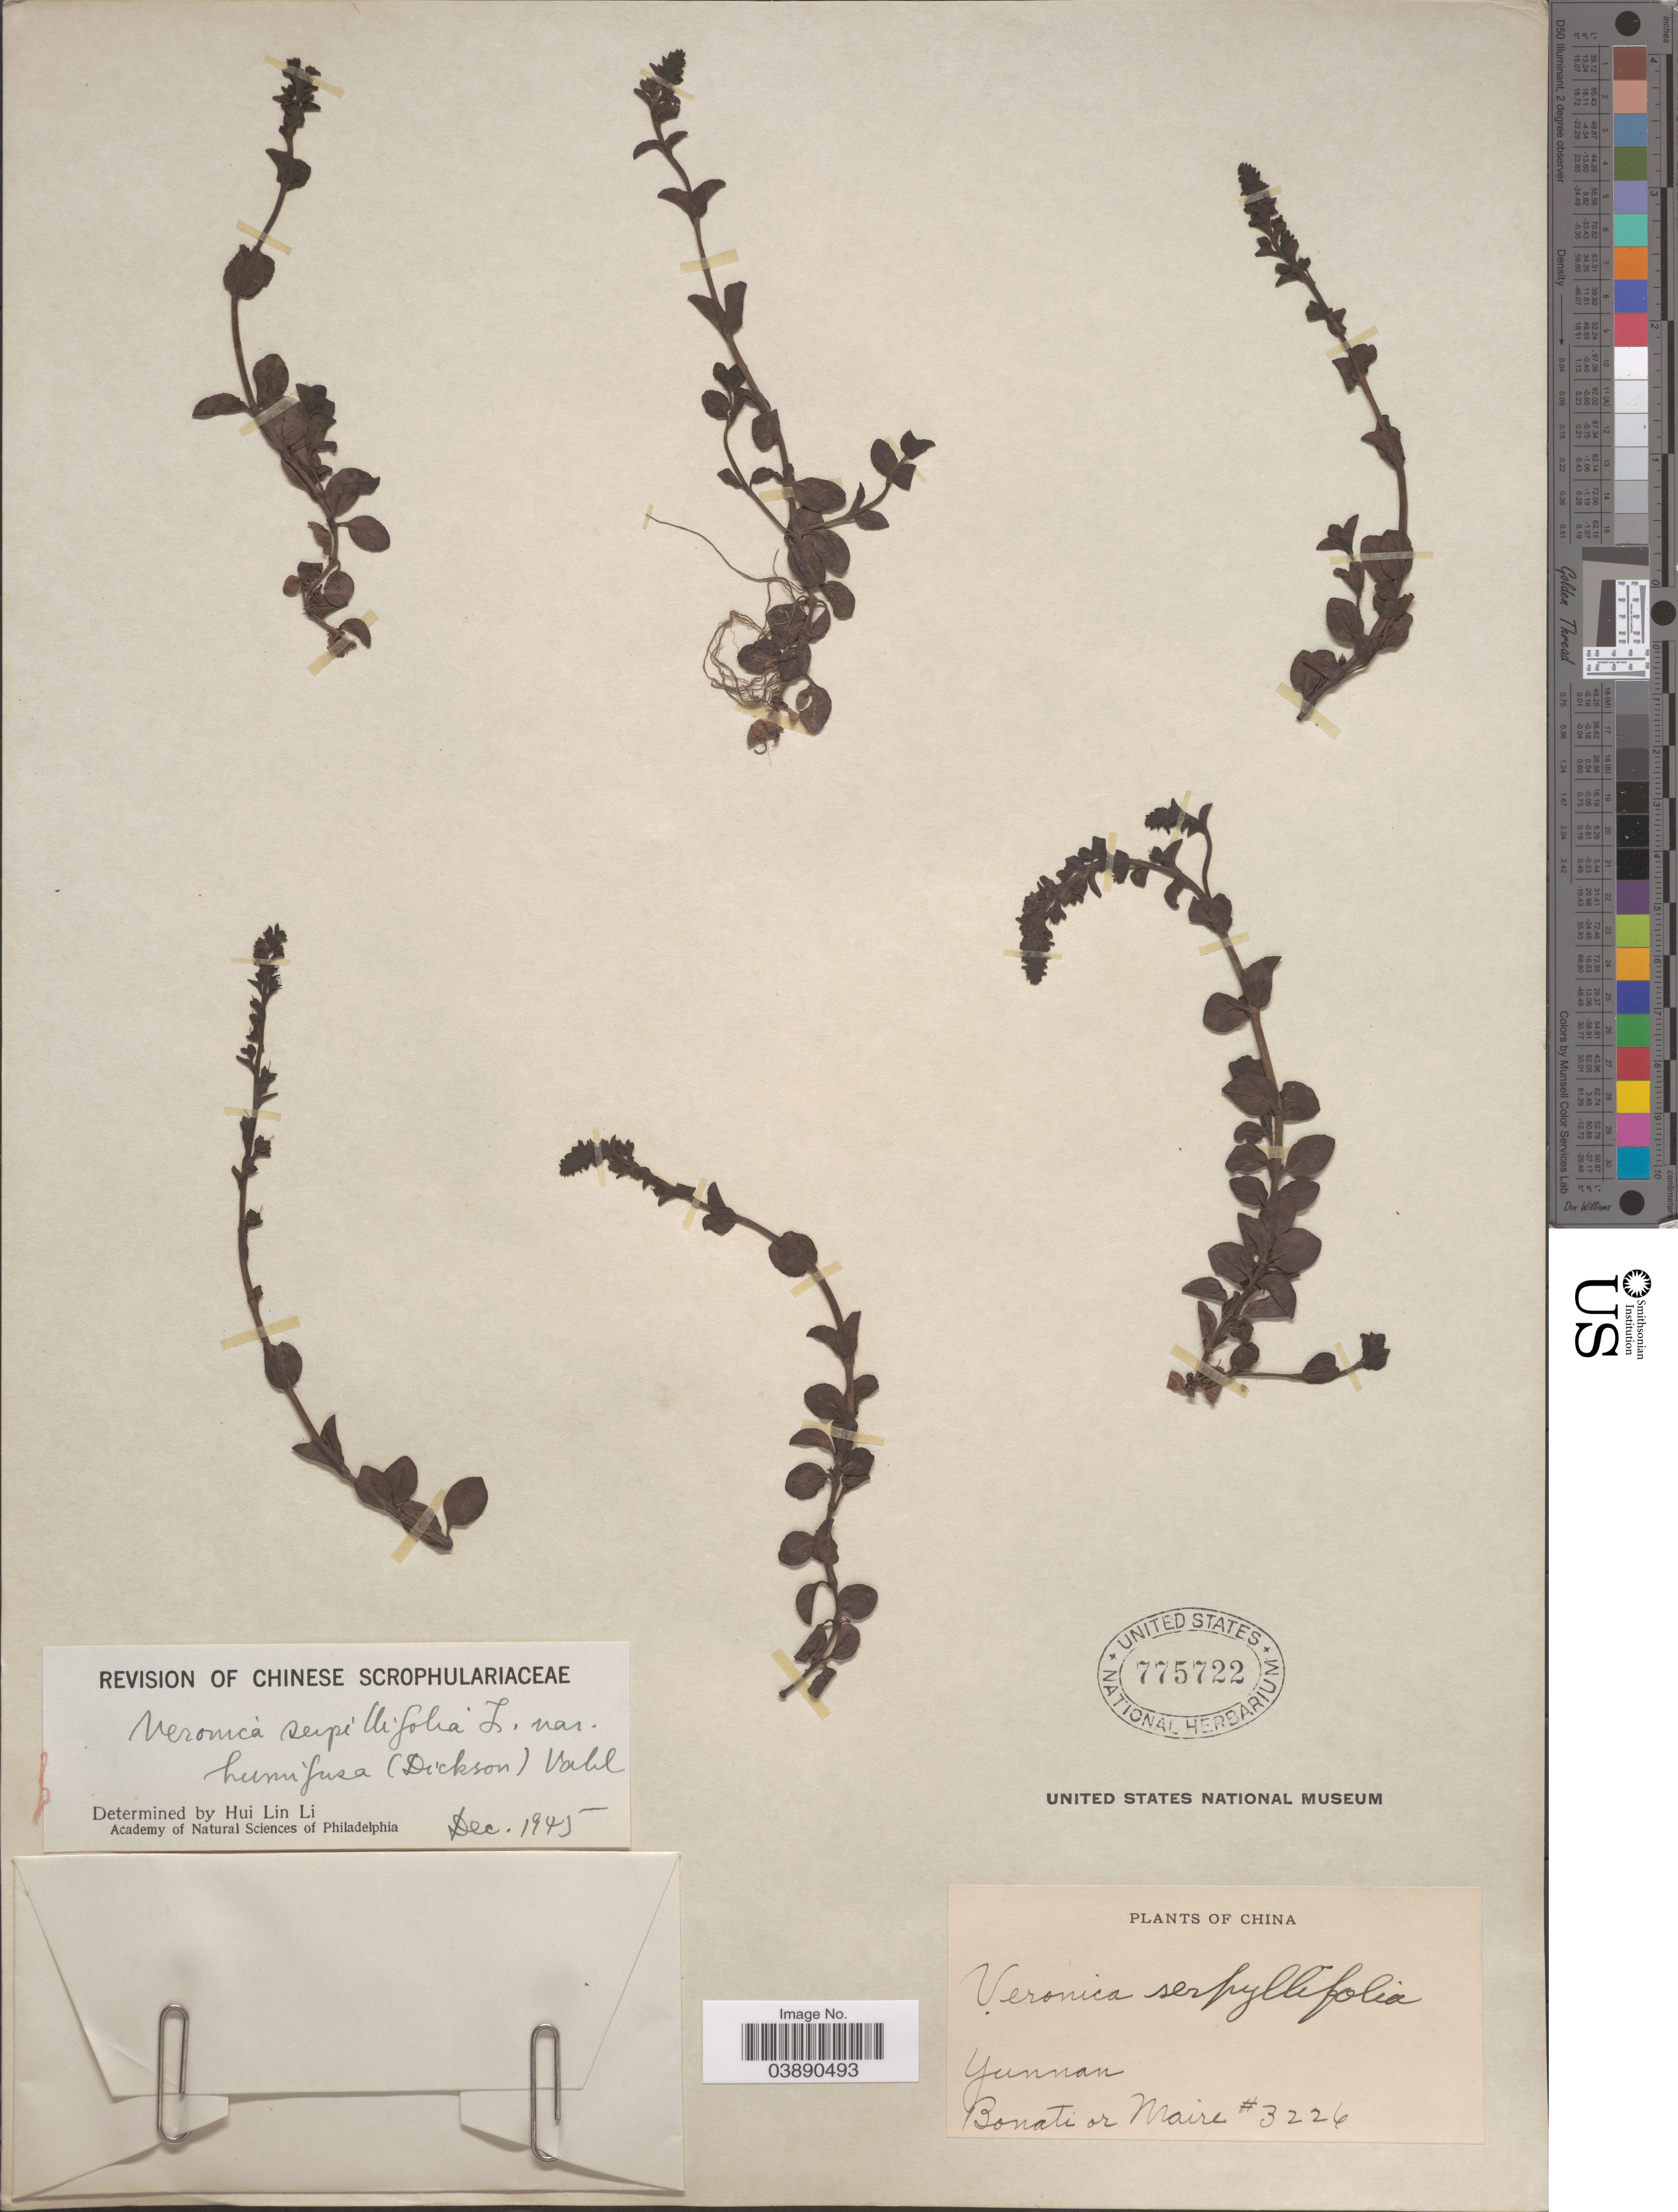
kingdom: Plantae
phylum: Tracheophyta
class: Magnoliopsida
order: Lamiales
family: Plantaginaceae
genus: Veronica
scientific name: Veronica serpyllifolia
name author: L.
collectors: -. Bonati & Maire, --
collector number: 3226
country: China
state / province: Yunnan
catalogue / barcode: US 775722